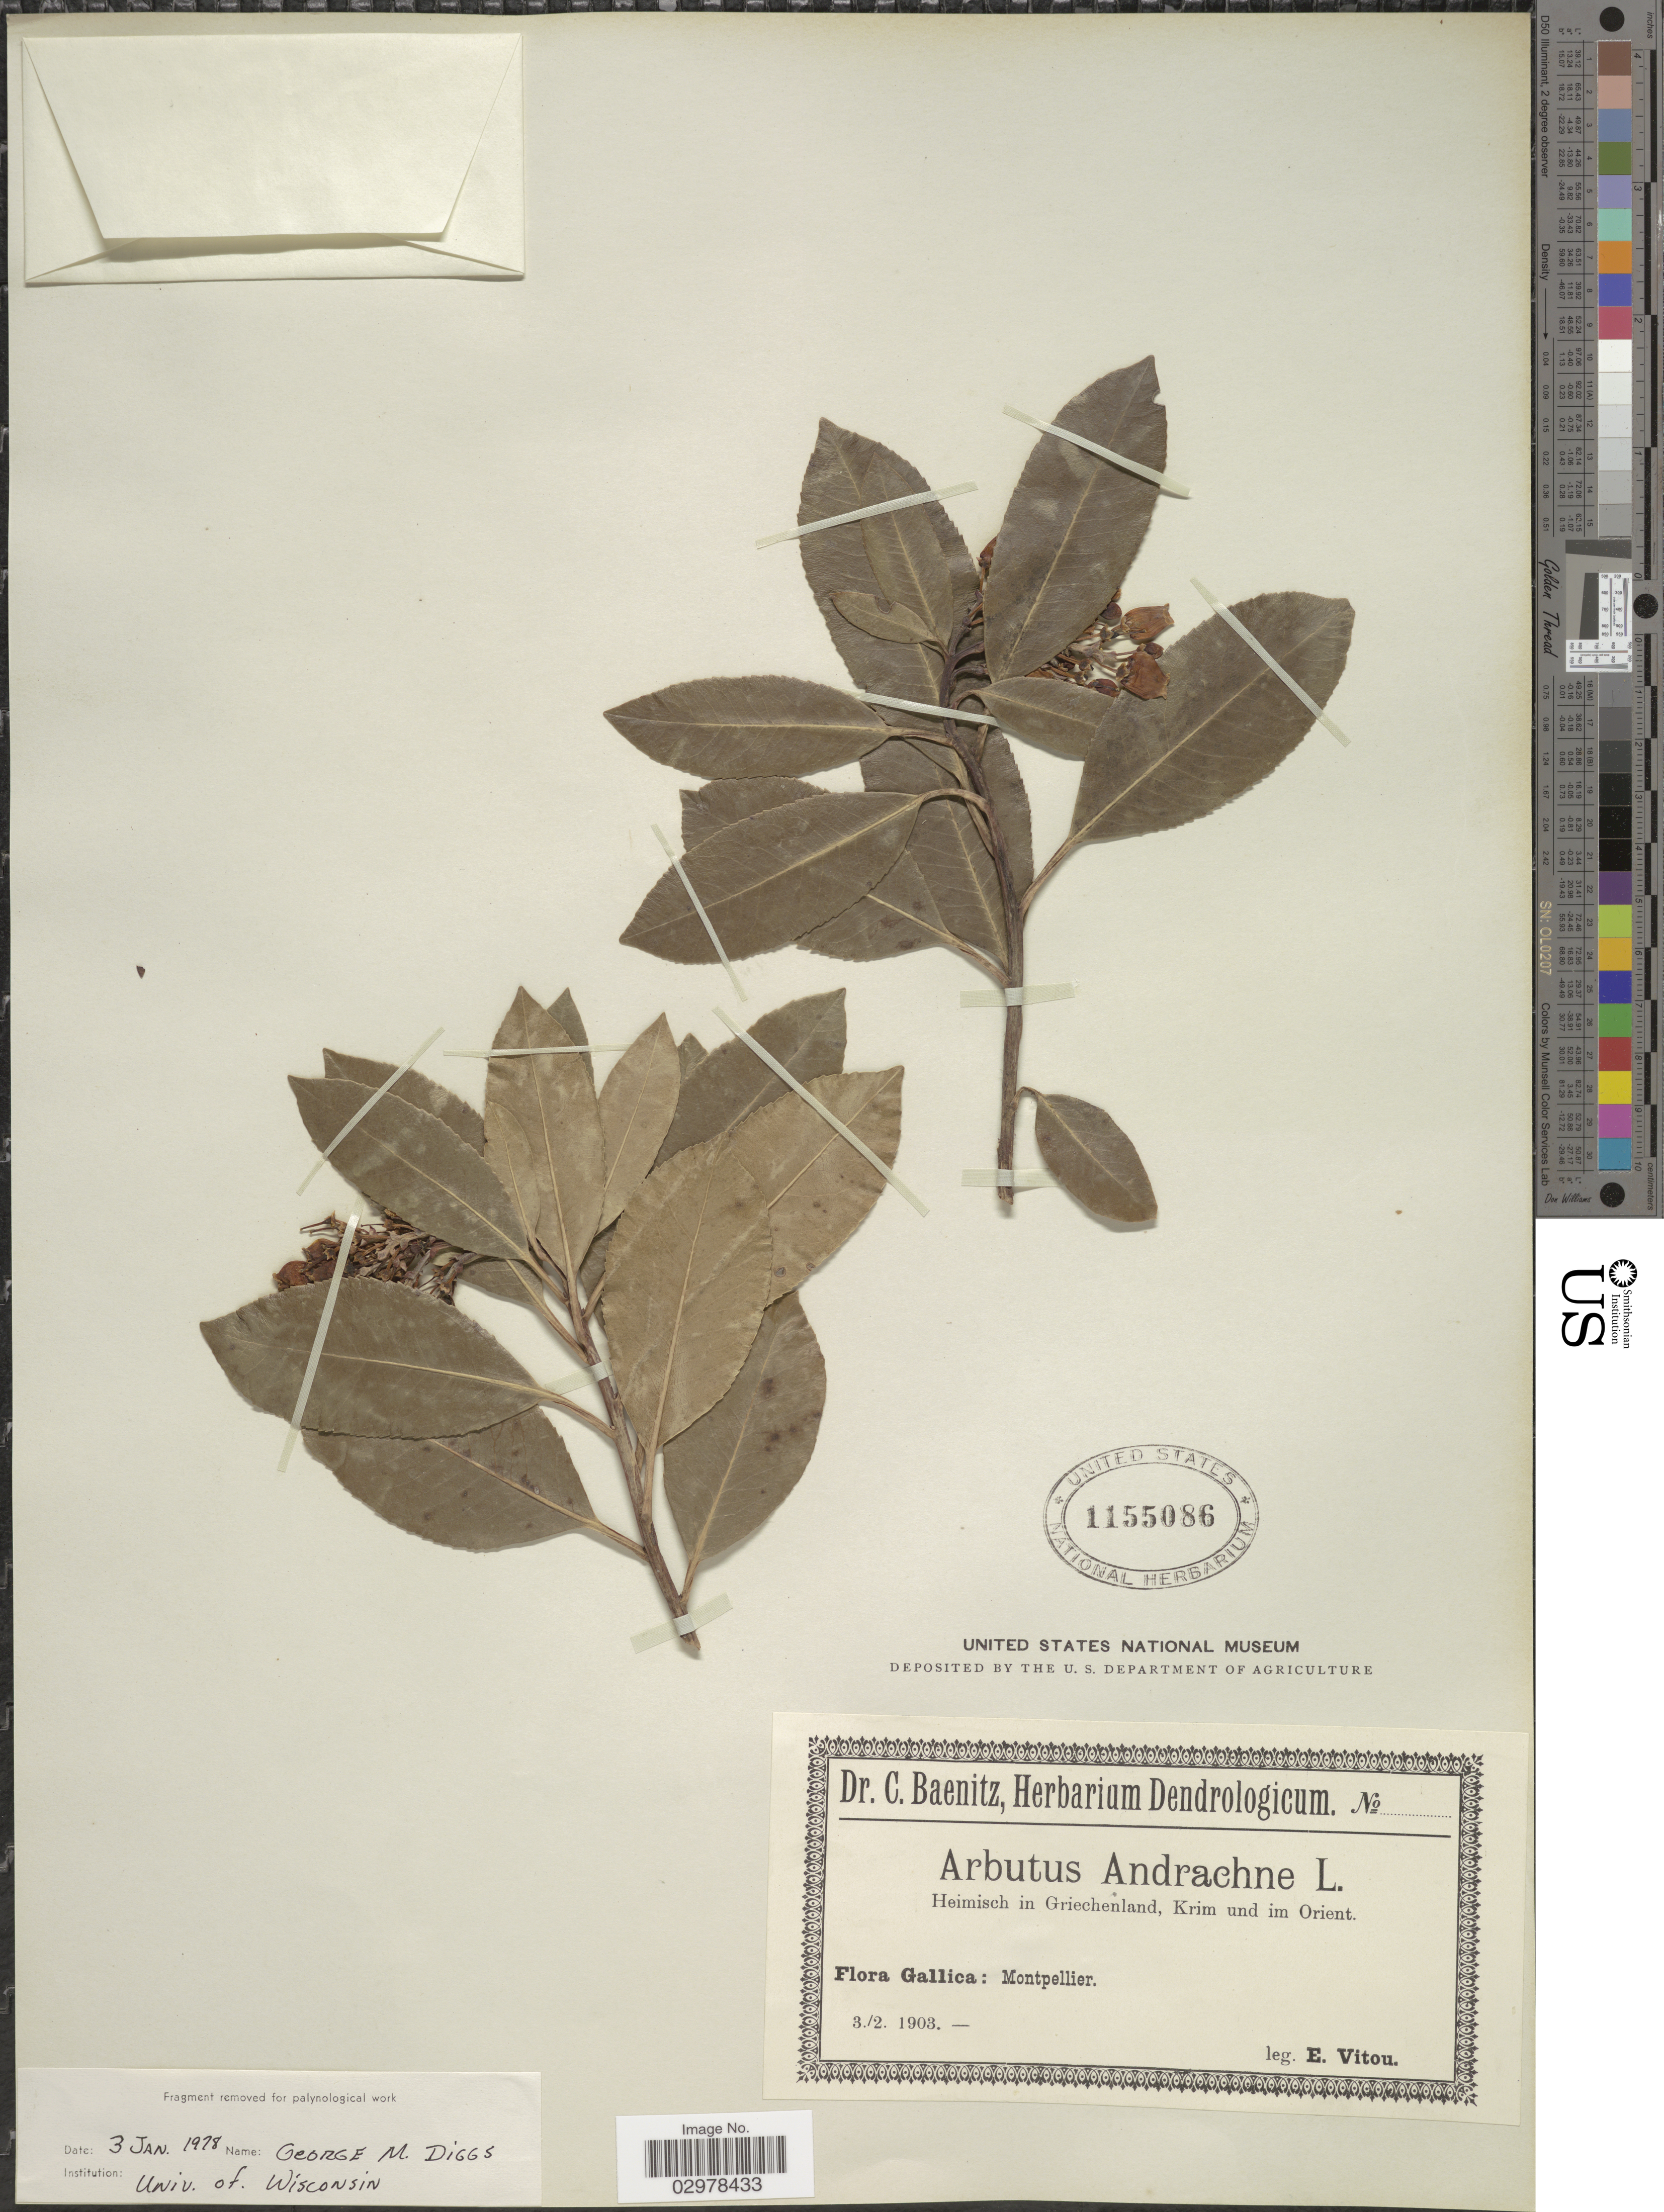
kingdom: Plantae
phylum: Tracheophyta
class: Magnoliopsida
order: Ericales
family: Ericaceae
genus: Arbutus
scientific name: Arbutus andrachne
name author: L.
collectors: E. Vitou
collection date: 1903-02-03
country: France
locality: Gallica: Montpellier.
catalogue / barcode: US 1155086